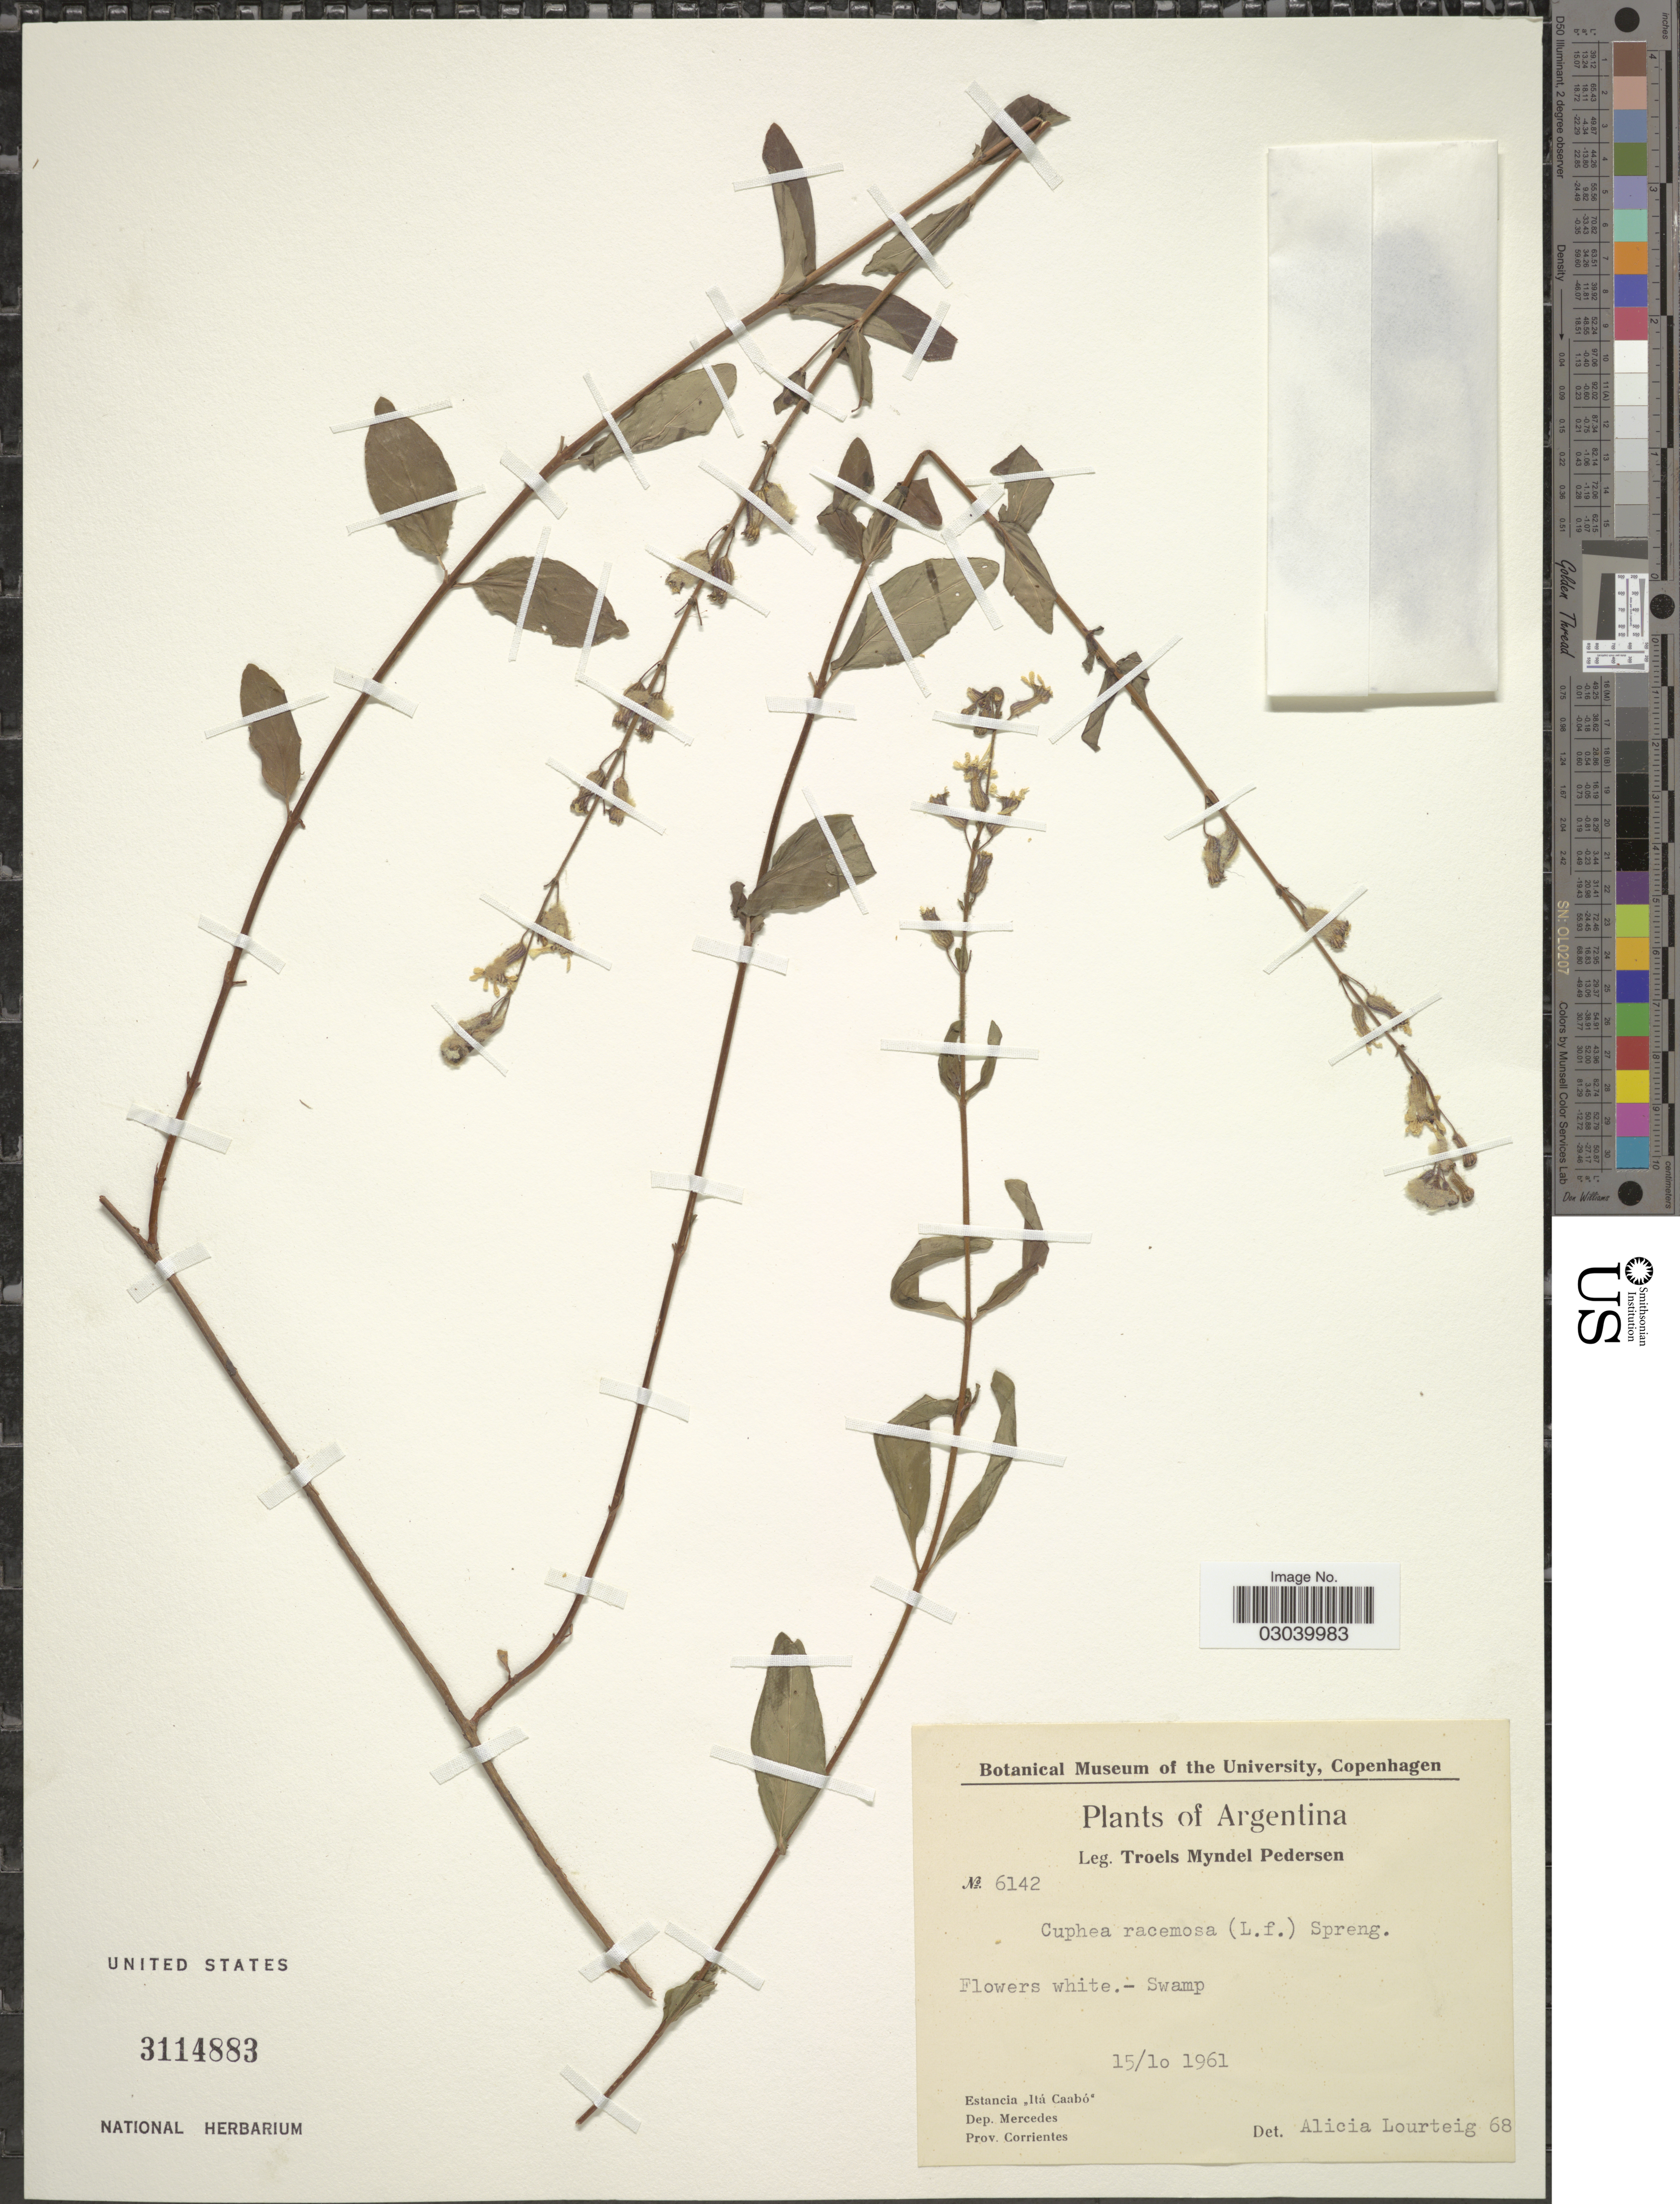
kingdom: Plantae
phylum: Tracheophyta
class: Magnoliopsida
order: Myrtales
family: Lythraceae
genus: Cuphea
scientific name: Cuphea racemosa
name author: (L. f.) Spreng.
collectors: T. Pederson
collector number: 6142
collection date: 1961-10-15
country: Argentina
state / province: Corrientes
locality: Estancia "Itá Cambó", Dep. Mercedes.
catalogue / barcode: US 3114883